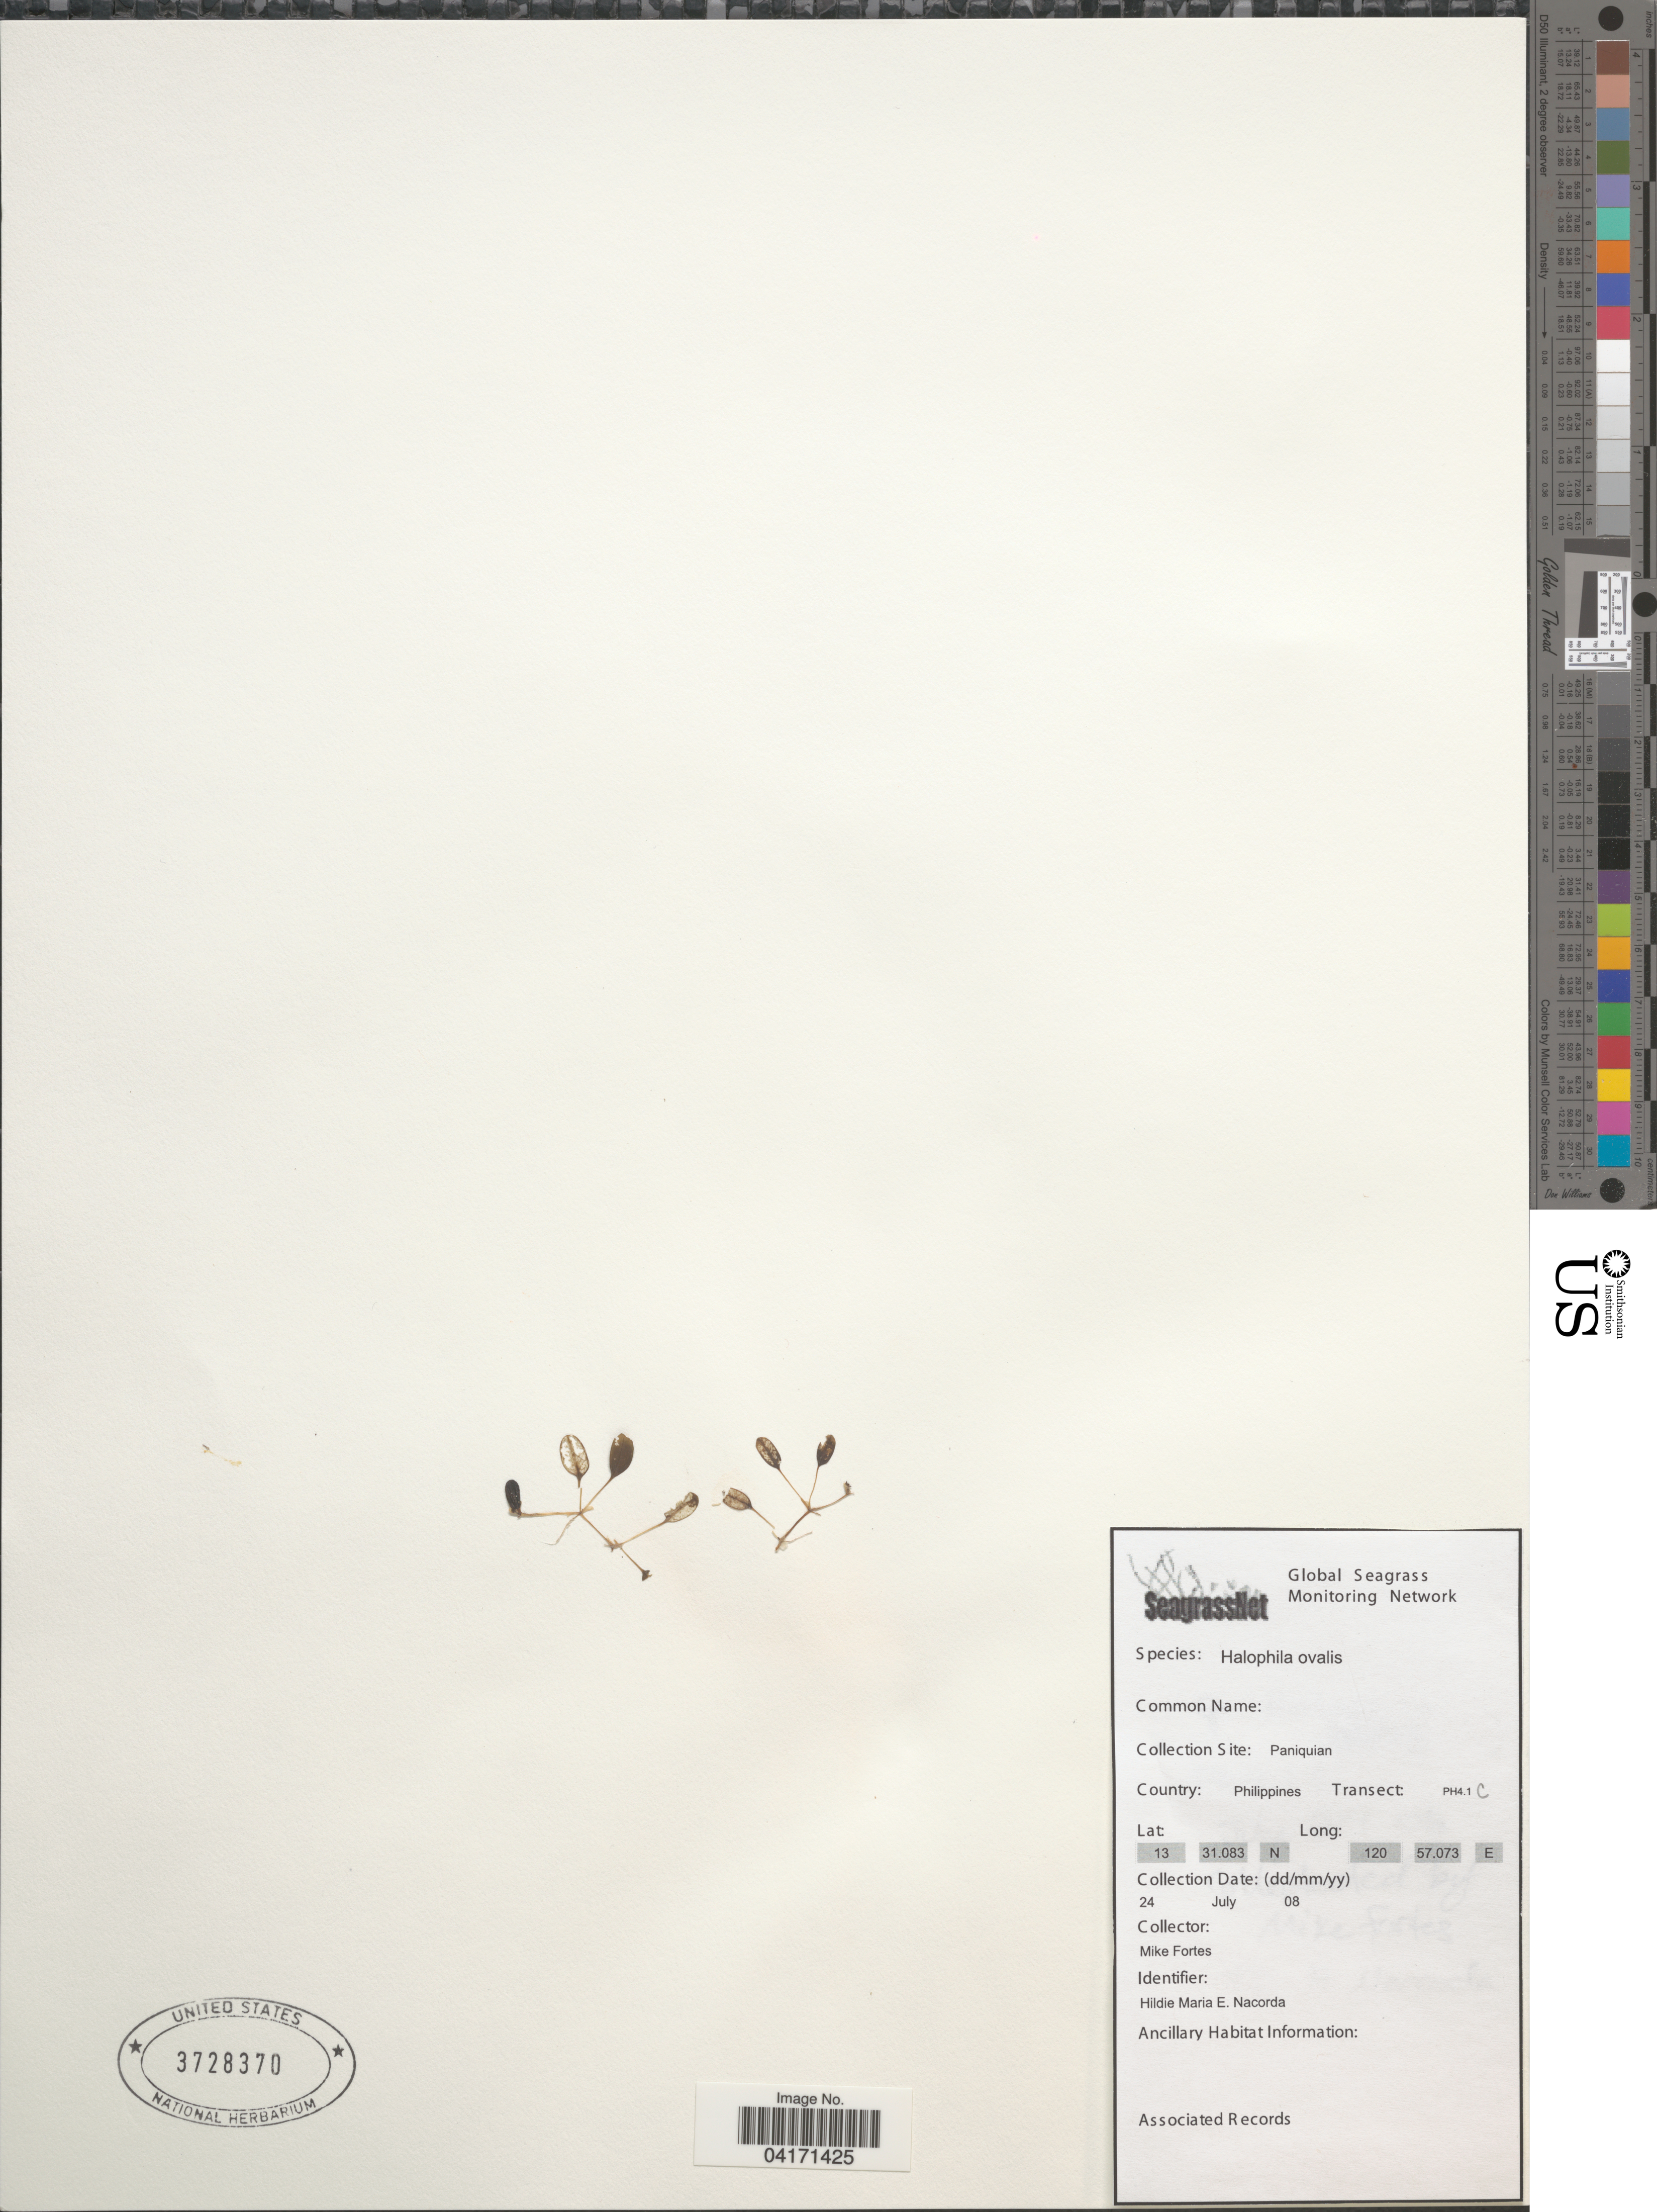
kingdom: Plantae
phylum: Tracheophyta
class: Liliopsida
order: Alismatales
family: Hydrocharitaceae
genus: Halophila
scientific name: Halophila ovalis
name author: (R. Br.) Hook. f.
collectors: M. Fortes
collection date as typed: Transcribed d/m/y: 24/7/8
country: Philippines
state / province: Mimaropa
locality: Paniquian. Transect: PH4.1 C.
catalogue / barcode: US 3728370